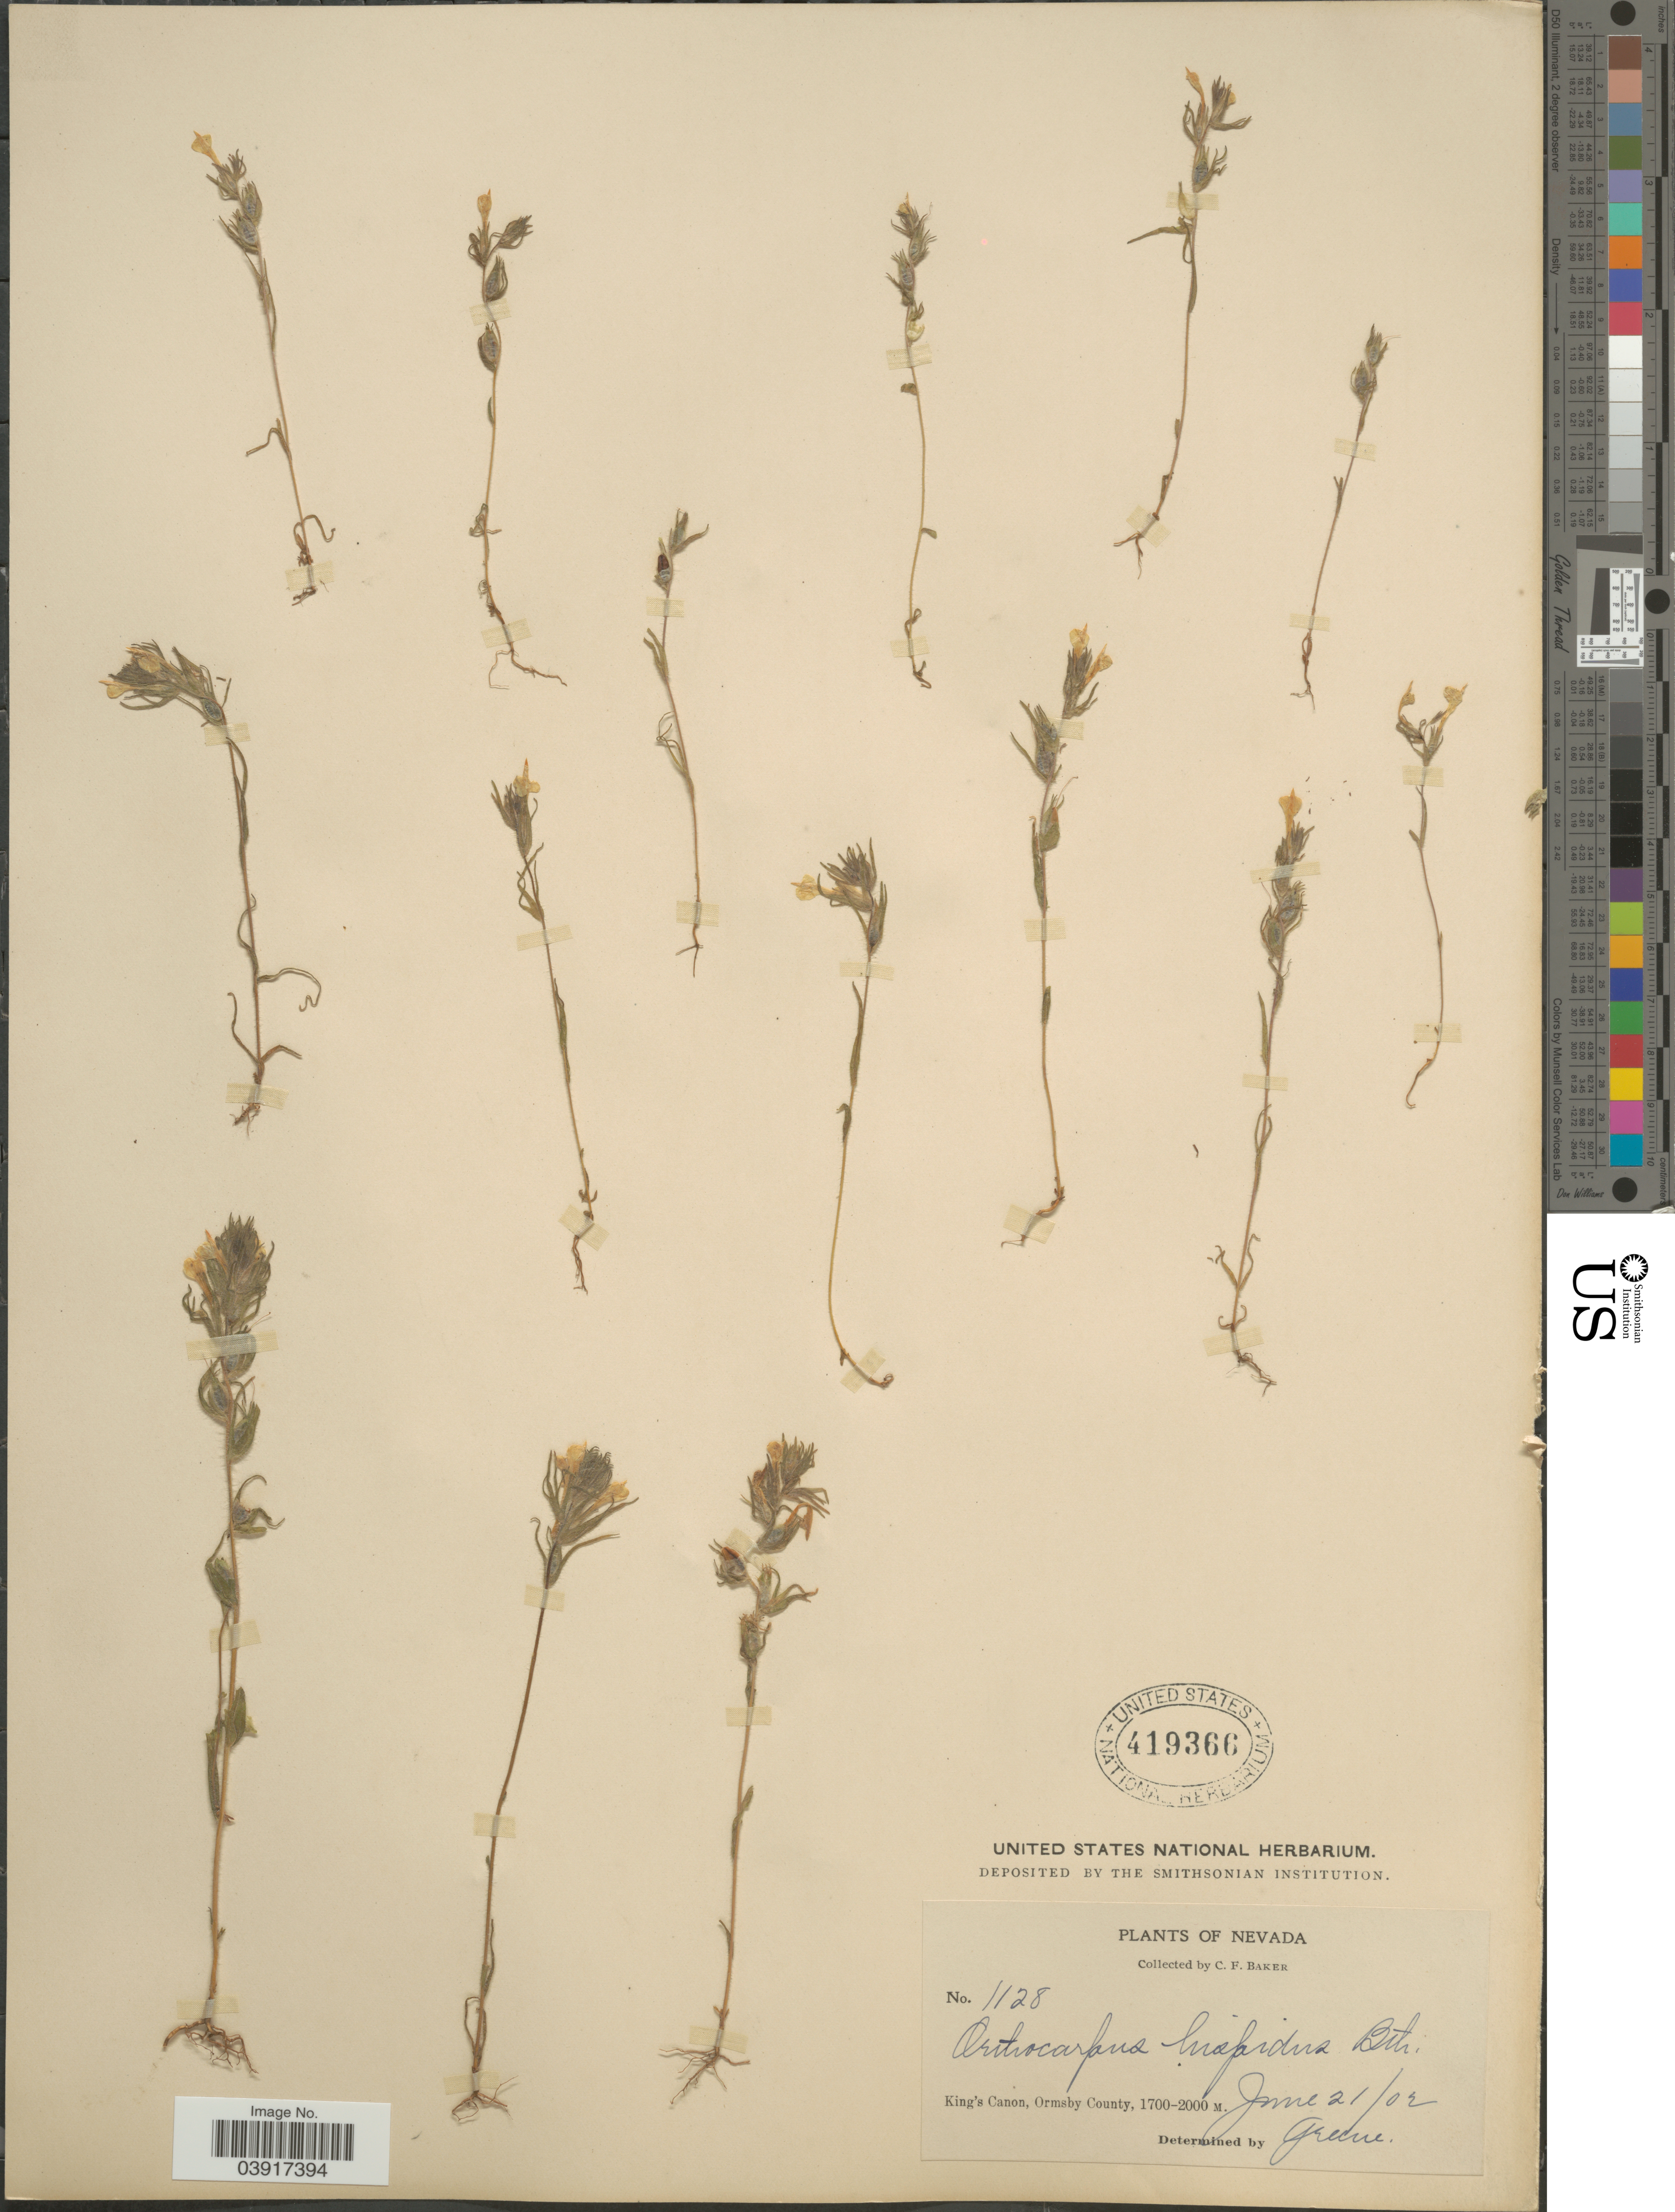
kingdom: Plantae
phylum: Tracheophyta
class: Magnoliopsida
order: Lamiales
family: Orobanchaceae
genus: Orthocarpus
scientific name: Orthocarpus hispidus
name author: Benth.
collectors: C. F. Baker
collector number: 1128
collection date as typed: Transcribed d/m/y: 21/6/3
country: United States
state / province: Nevada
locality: King's Canon, Ormsby County.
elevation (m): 1700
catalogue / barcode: US 419366